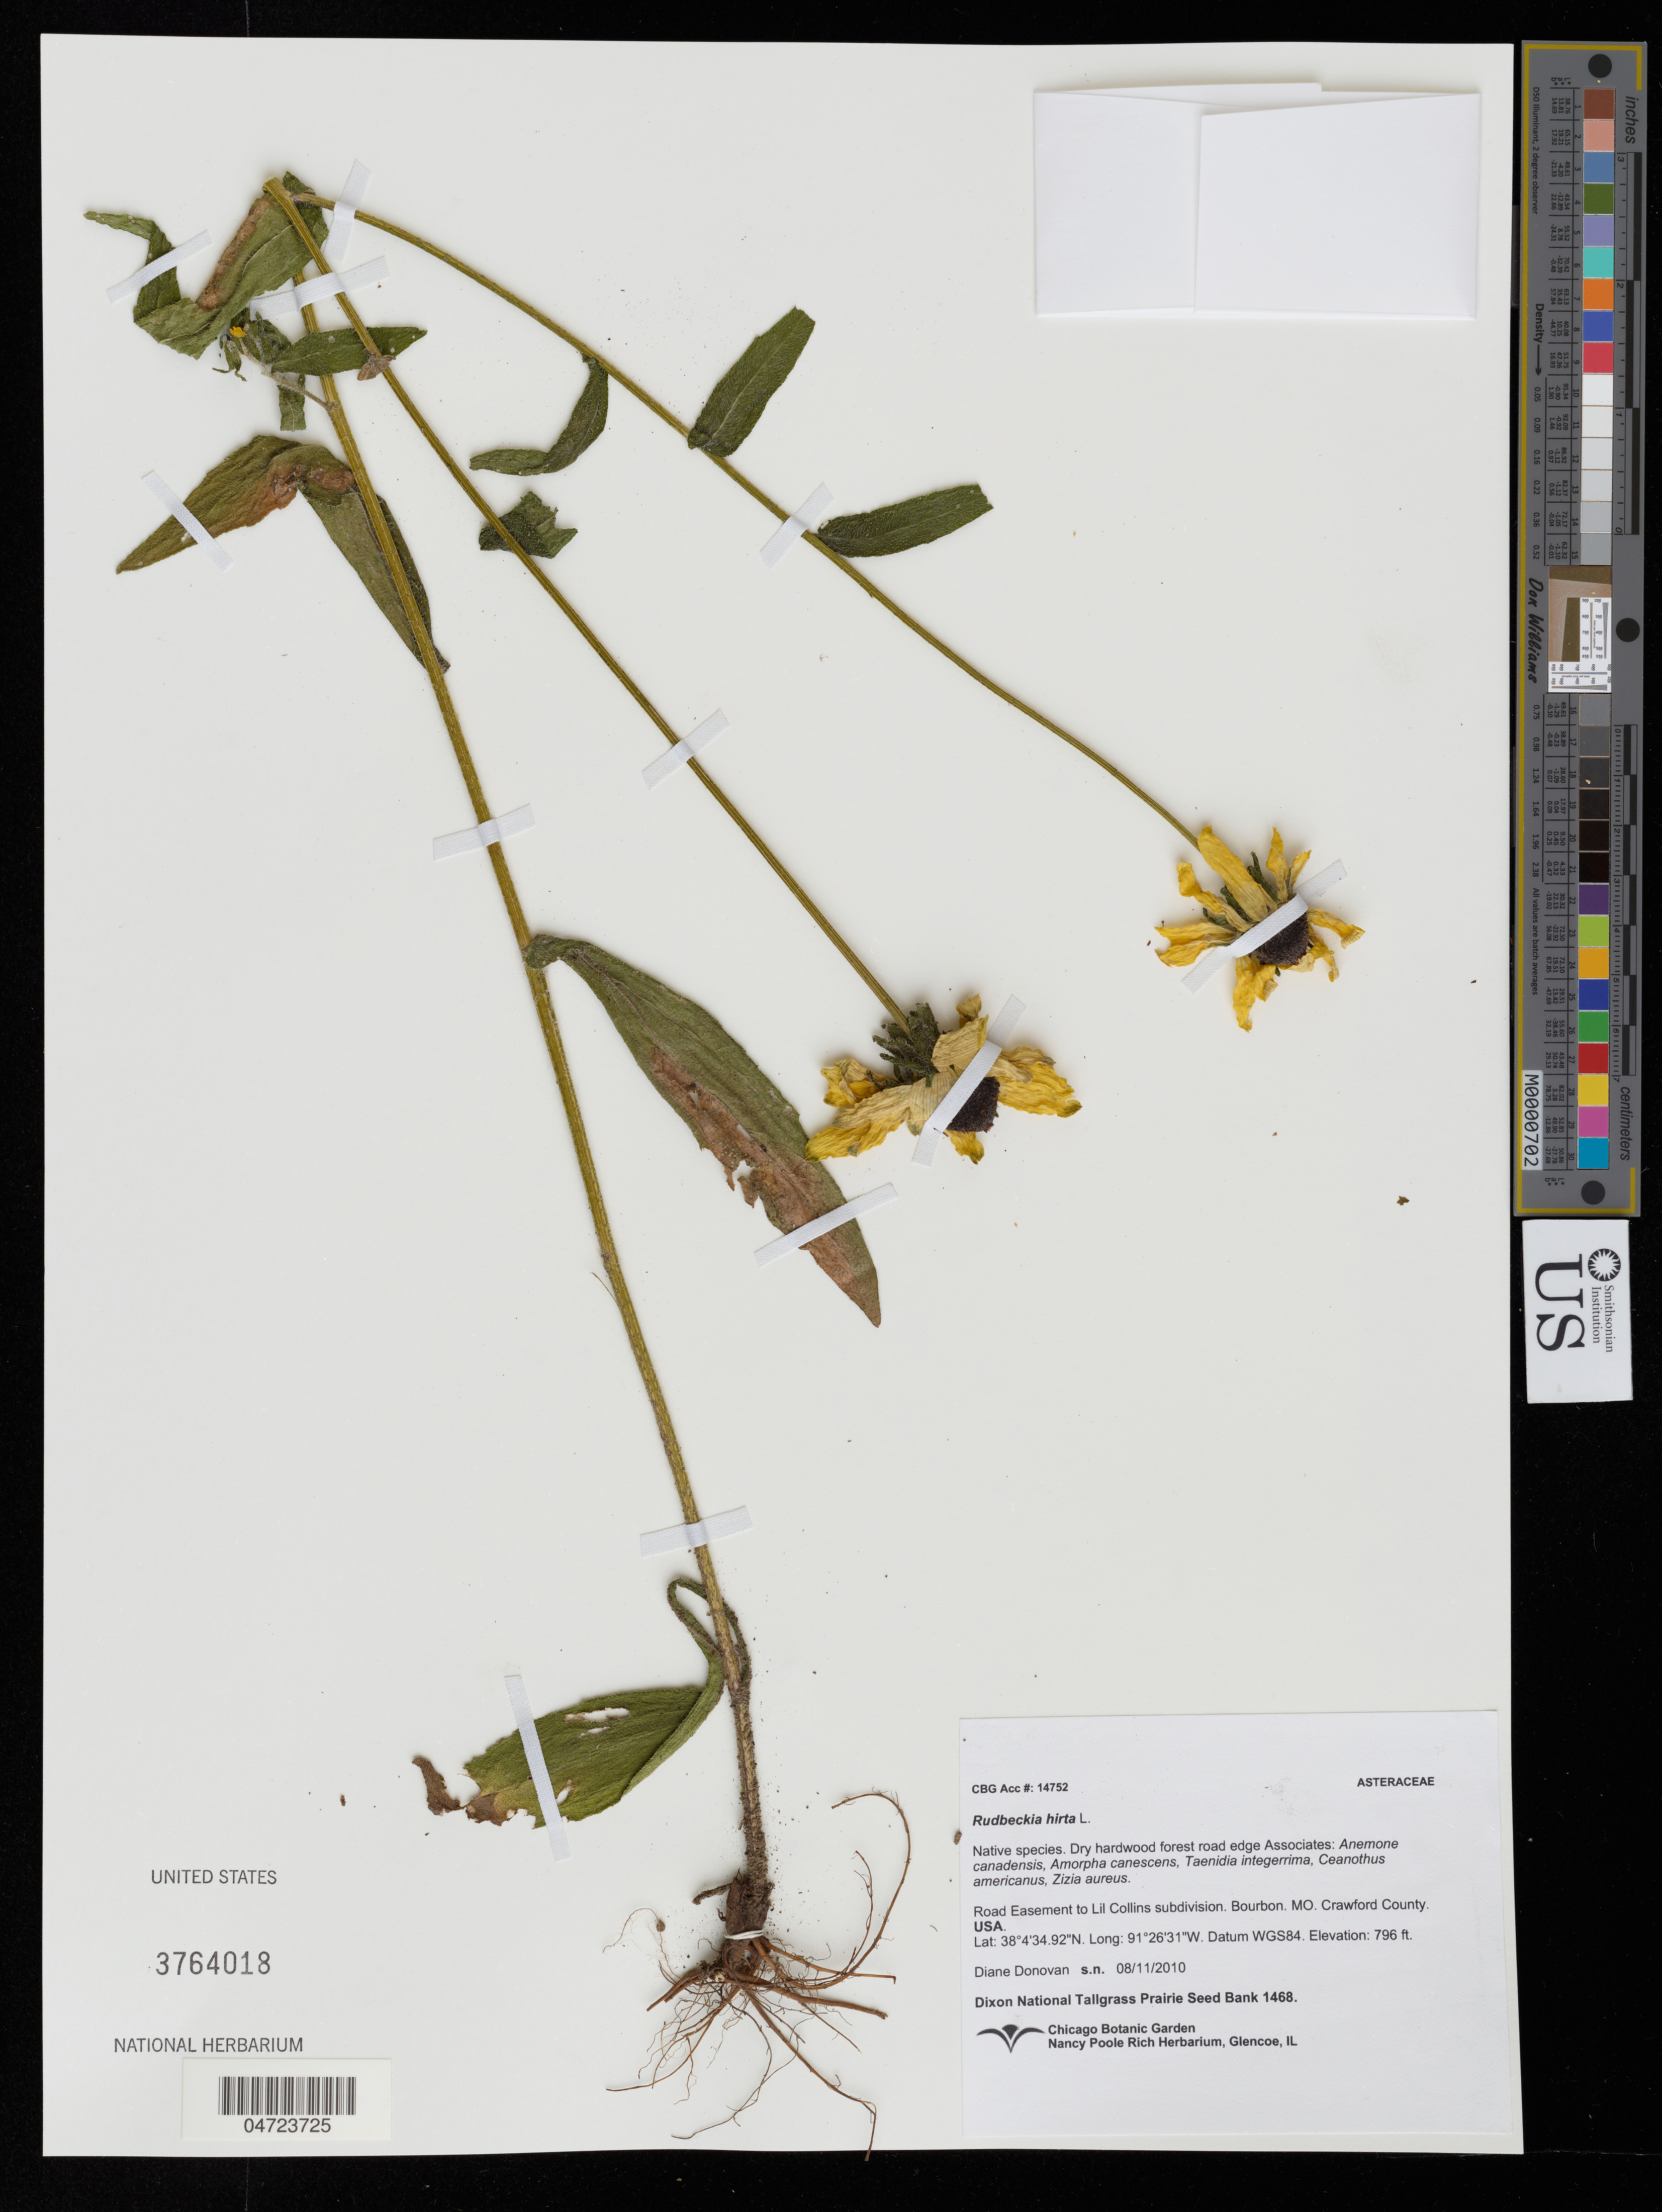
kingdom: Plantae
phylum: Tracheophyta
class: Magnoliopsida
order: Asterales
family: Asteraceae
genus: Rudbeckia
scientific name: Rudbeckia hirta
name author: L.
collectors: D. Donovan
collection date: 2010-08-11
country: United States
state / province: Missouri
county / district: Crawford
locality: Road Easement to Lil Collins subdivision. Bourbon. Crawford County.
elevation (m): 243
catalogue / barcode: US 3764018